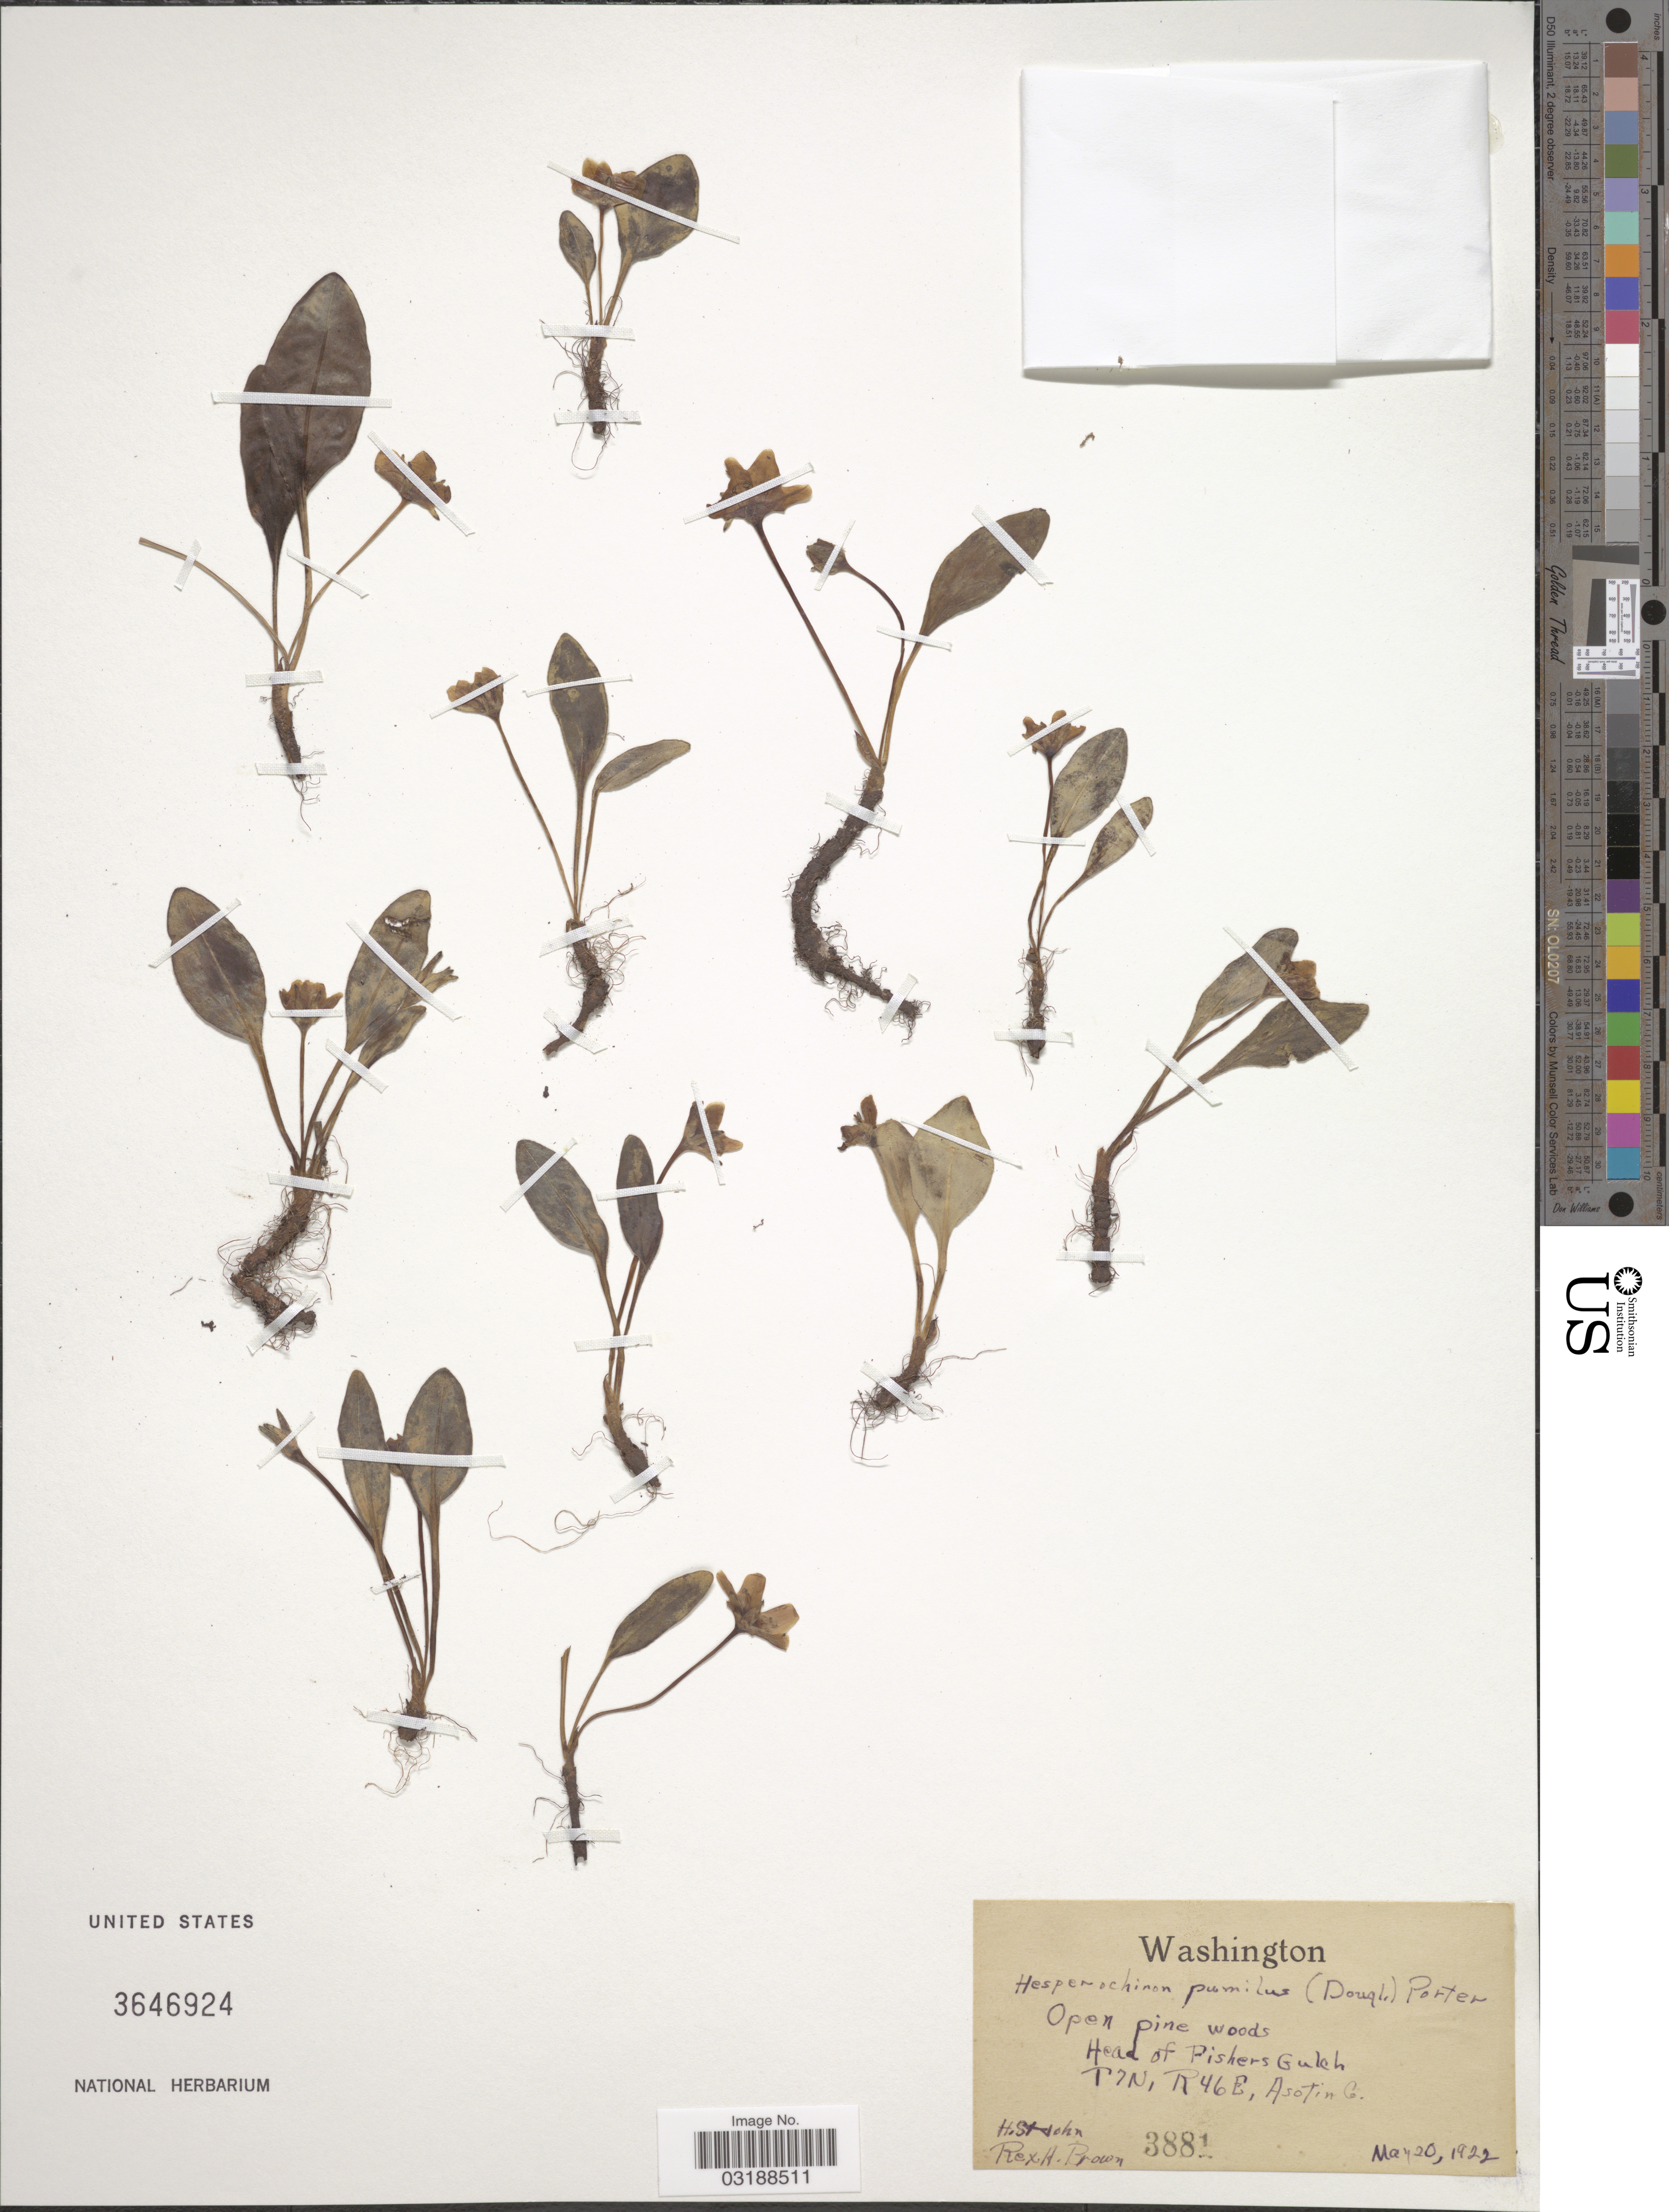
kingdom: Plantae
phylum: Tracheophyta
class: Magnoliopsida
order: Boraginales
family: Hydrophyllaceae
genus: Hesperochiron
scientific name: Hesperochiron pumilus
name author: (Griseb.) Porter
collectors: H. St. John & R. Brown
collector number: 3881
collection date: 1922-05-20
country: United States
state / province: Washington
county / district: Asotin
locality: Head of Fishers Gulch, T7N, R46E, Asotin Co.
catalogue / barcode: US 3646924